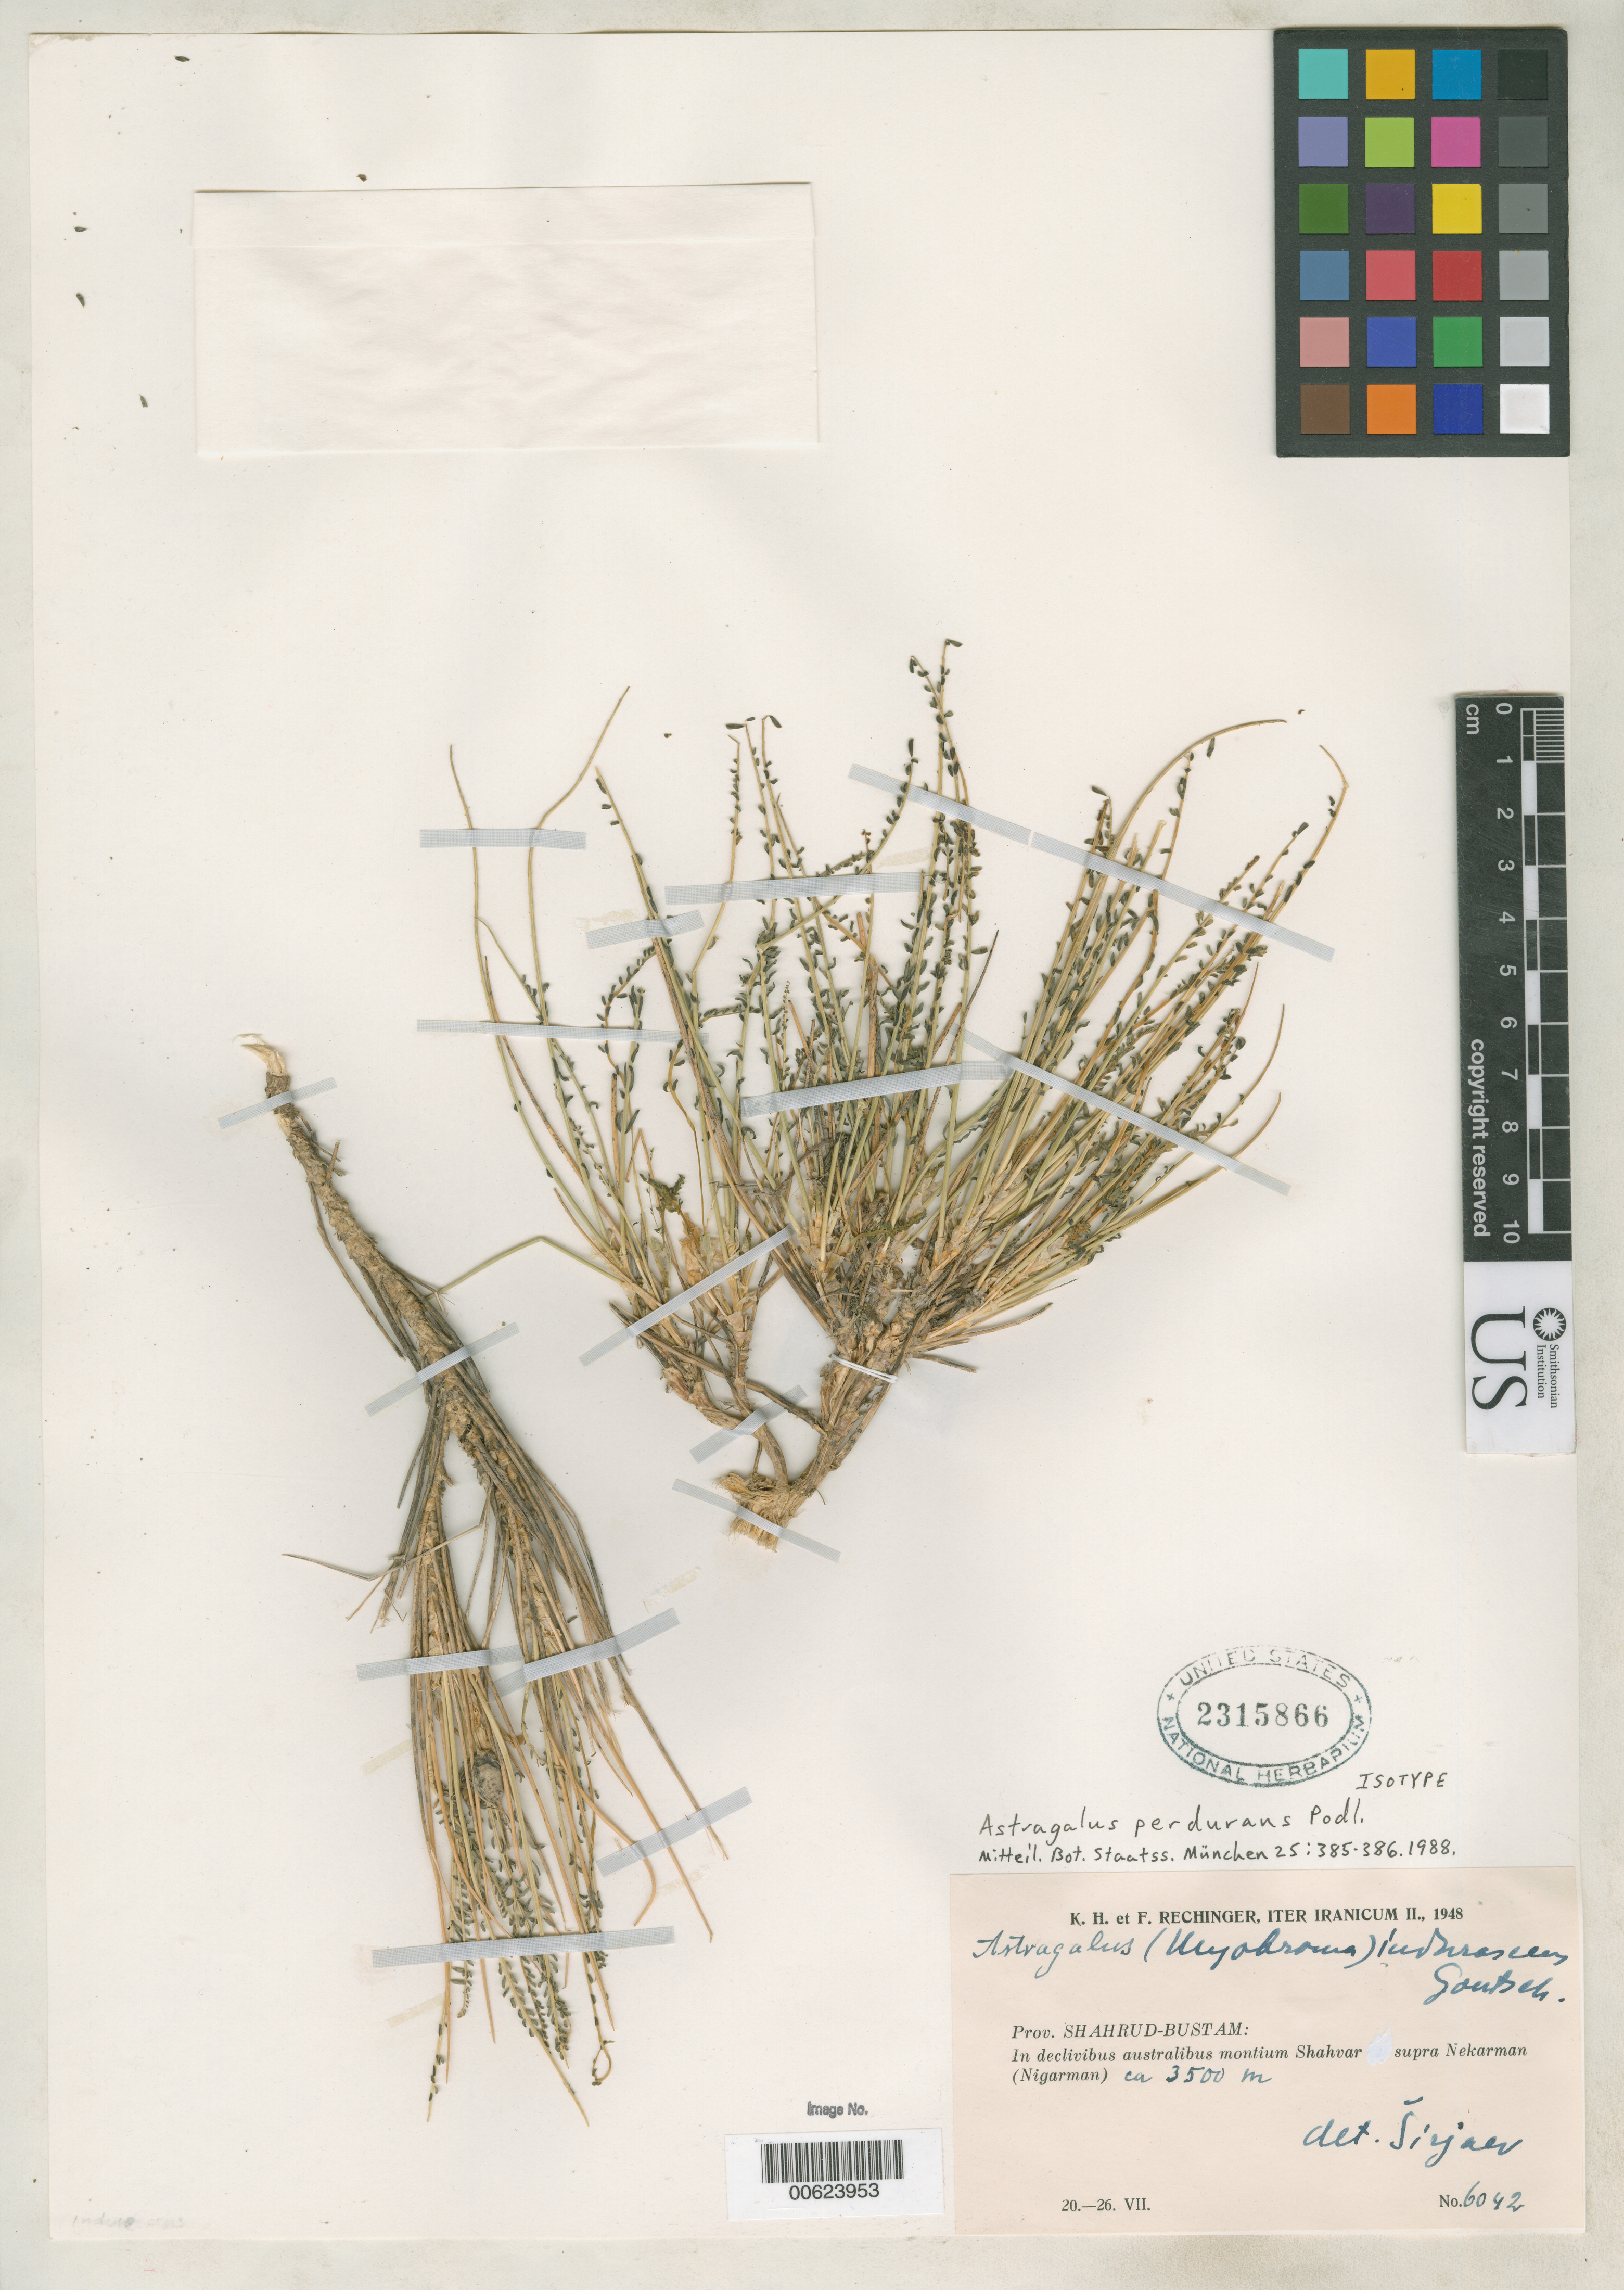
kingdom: Plantae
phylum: Tracheophyta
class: Magnoliopsida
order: Fabales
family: Fabaceae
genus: Astragalus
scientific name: Astragalus perdurans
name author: Podlech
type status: Isotype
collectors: K. H. Rechinger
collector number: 6042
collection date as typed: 1948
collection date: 1948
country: Iran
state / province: Semnan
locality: In declivibus australibus montium shavar supra Nekarman (Nigarman). Shabrud / Bustum.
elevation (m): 3500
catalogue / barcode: US 2315866